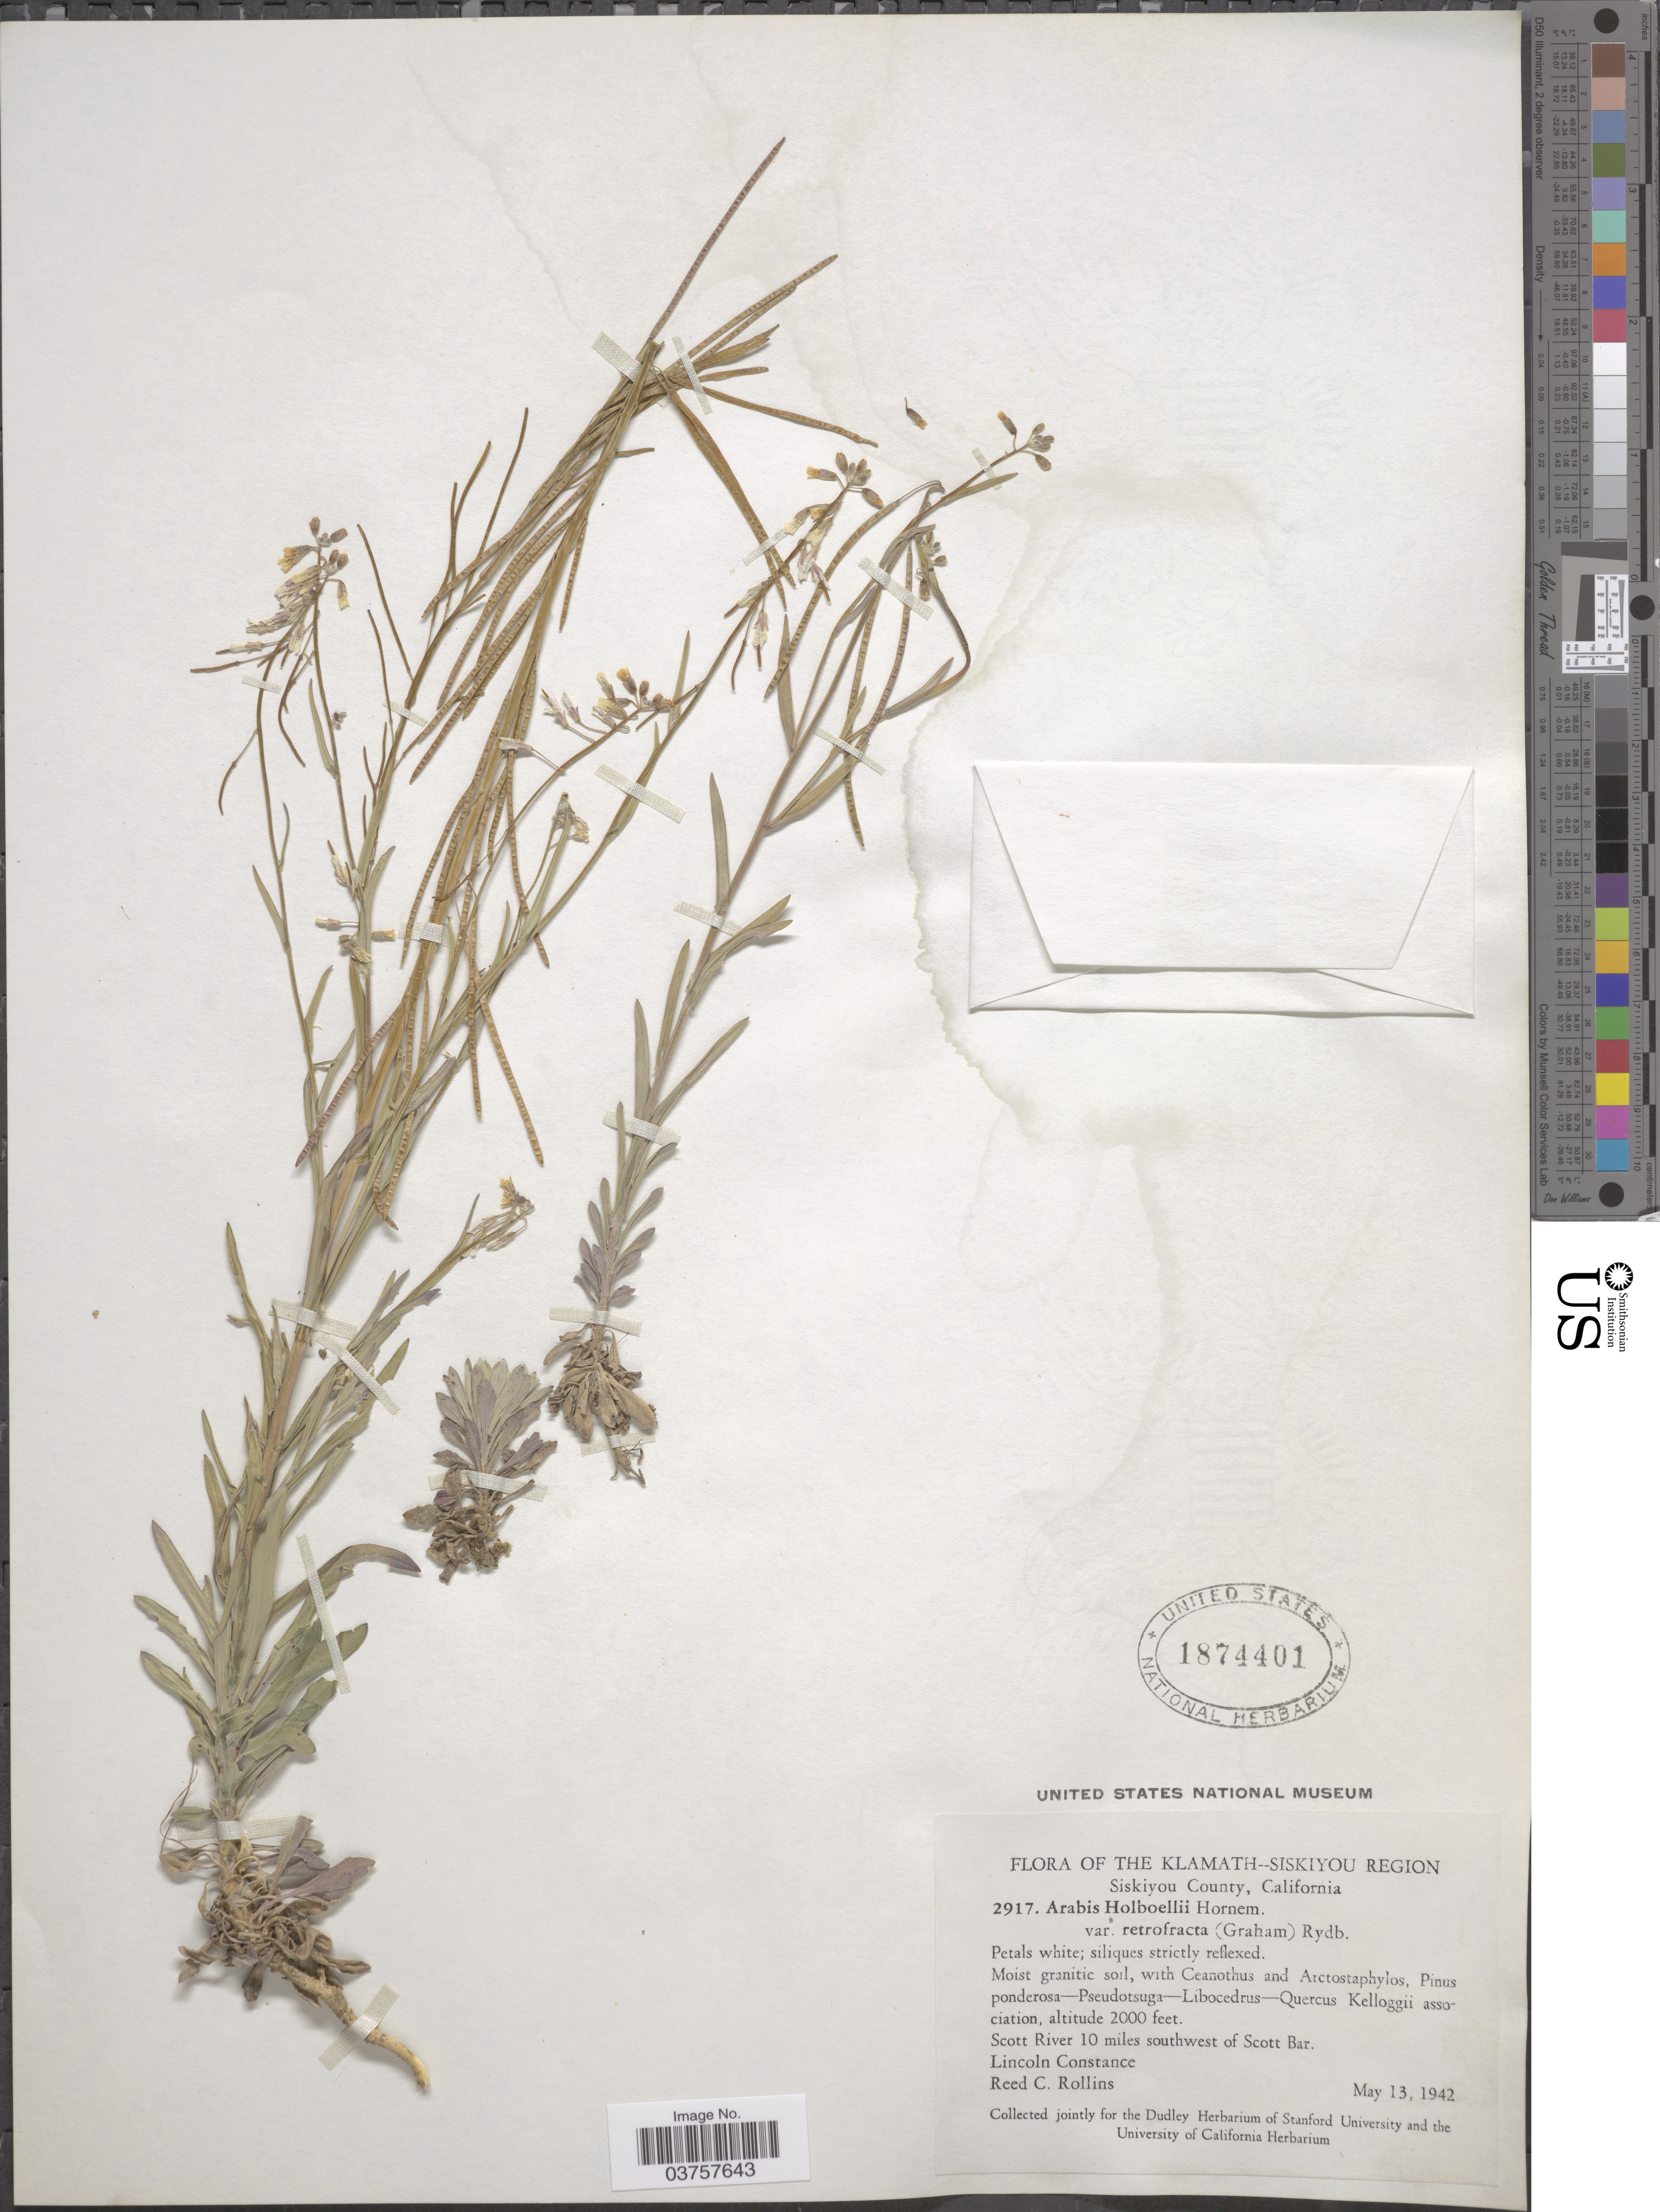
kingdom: Plantae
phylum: Tracheophyta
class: Magnoliopsida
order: Brassicales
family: Brassicaceae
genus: Arabis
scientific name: Arabis holboellii var. retrofracta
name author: Rydb.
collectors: L. Constance & R. C. Rollins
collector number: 2917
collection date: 1942-05-13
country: United States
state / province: California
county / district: Siskiyou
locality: The Klamath-Siskiyou Region. Siskiyou County. Scott River 10 miles southwest of Scott Bar.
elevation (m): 610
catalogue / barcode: US 1874401